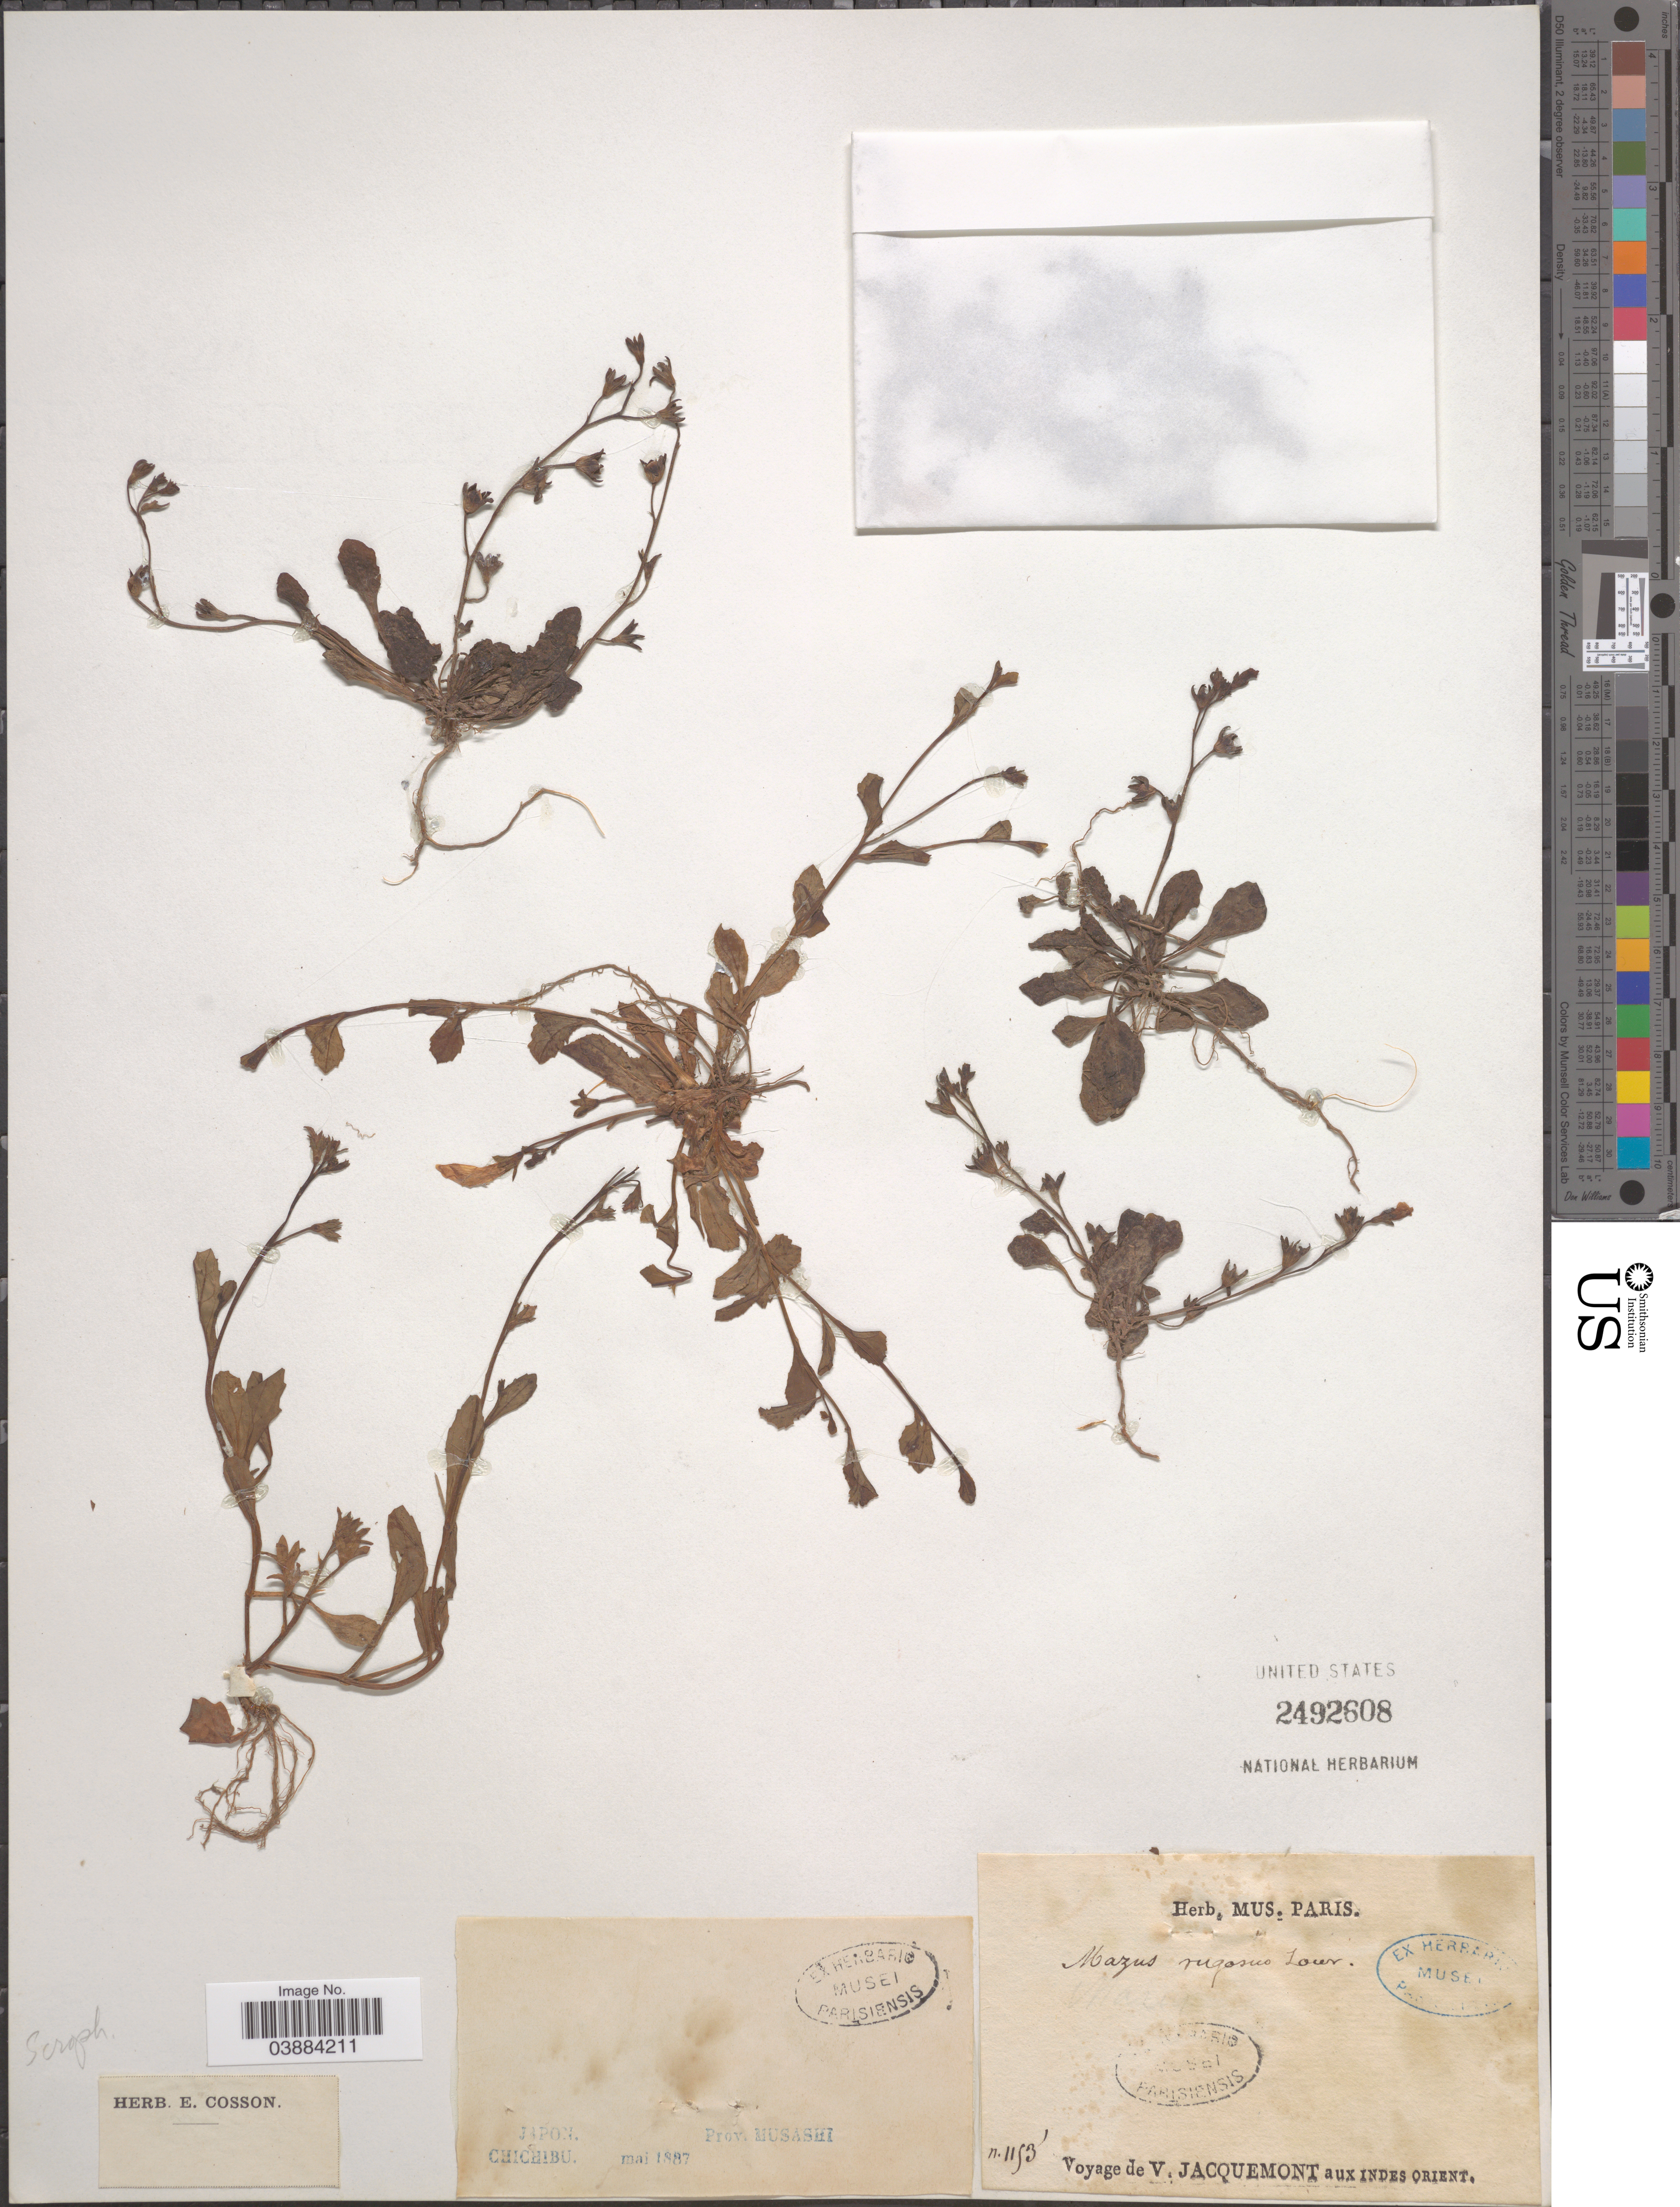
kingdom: Plantae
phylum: Tracheophyta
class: Magnoliopsida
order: Lamiales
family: Mazaceae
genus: Mazus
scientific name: Mazus pumilus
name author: (Burm. f.) Steenis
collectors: V. Jacquemont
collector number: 1153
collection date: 1887-05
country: Japan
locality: Chichibu. Prov. Musashi.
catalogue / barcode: US 2492608